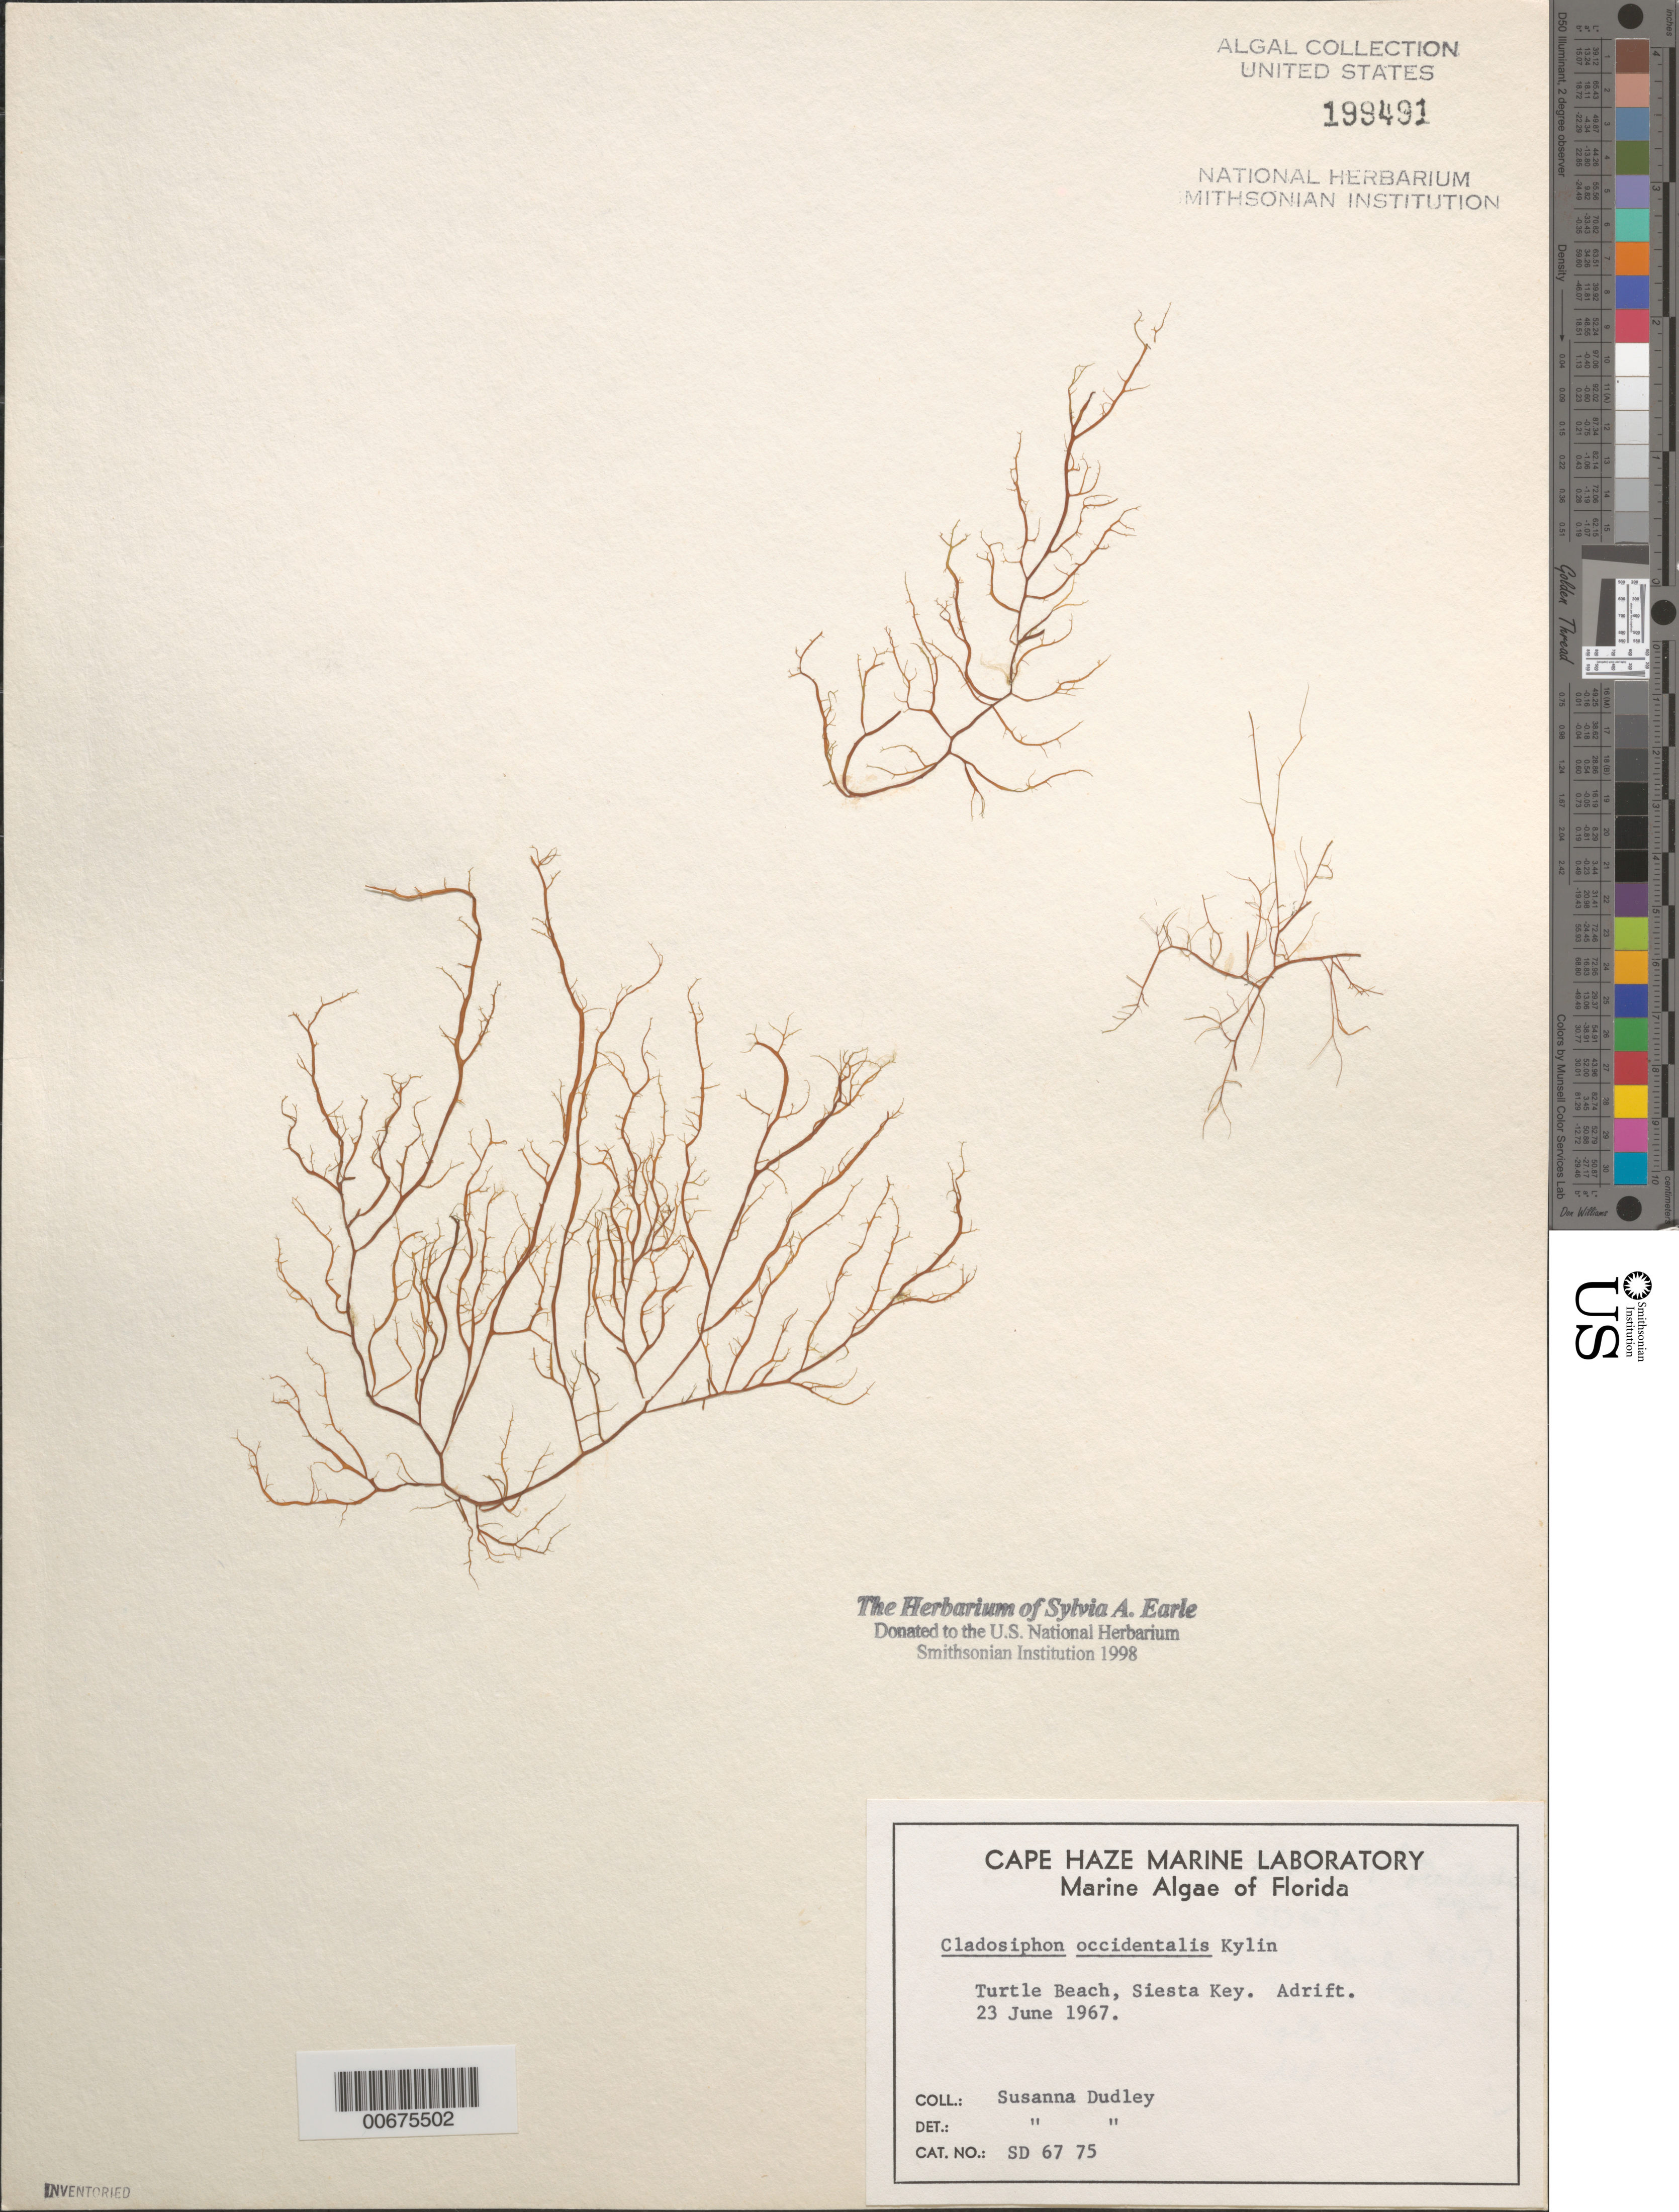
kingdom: Chromista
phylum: Ochrophyta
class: Phaeophyceae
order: Ectocarpales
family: Chordariaceae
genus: Cladosiphon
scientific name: Cladosiphon occidentalis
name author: Kylin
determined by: Dudley, S.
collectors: S. Dudley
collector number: SD 67 75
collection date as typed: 23 Jun 1967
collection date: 1967-06-23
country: United States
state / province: Florida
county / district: Sarasota County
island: Siesta Key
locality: Turtle Beach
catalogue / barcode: US 199491